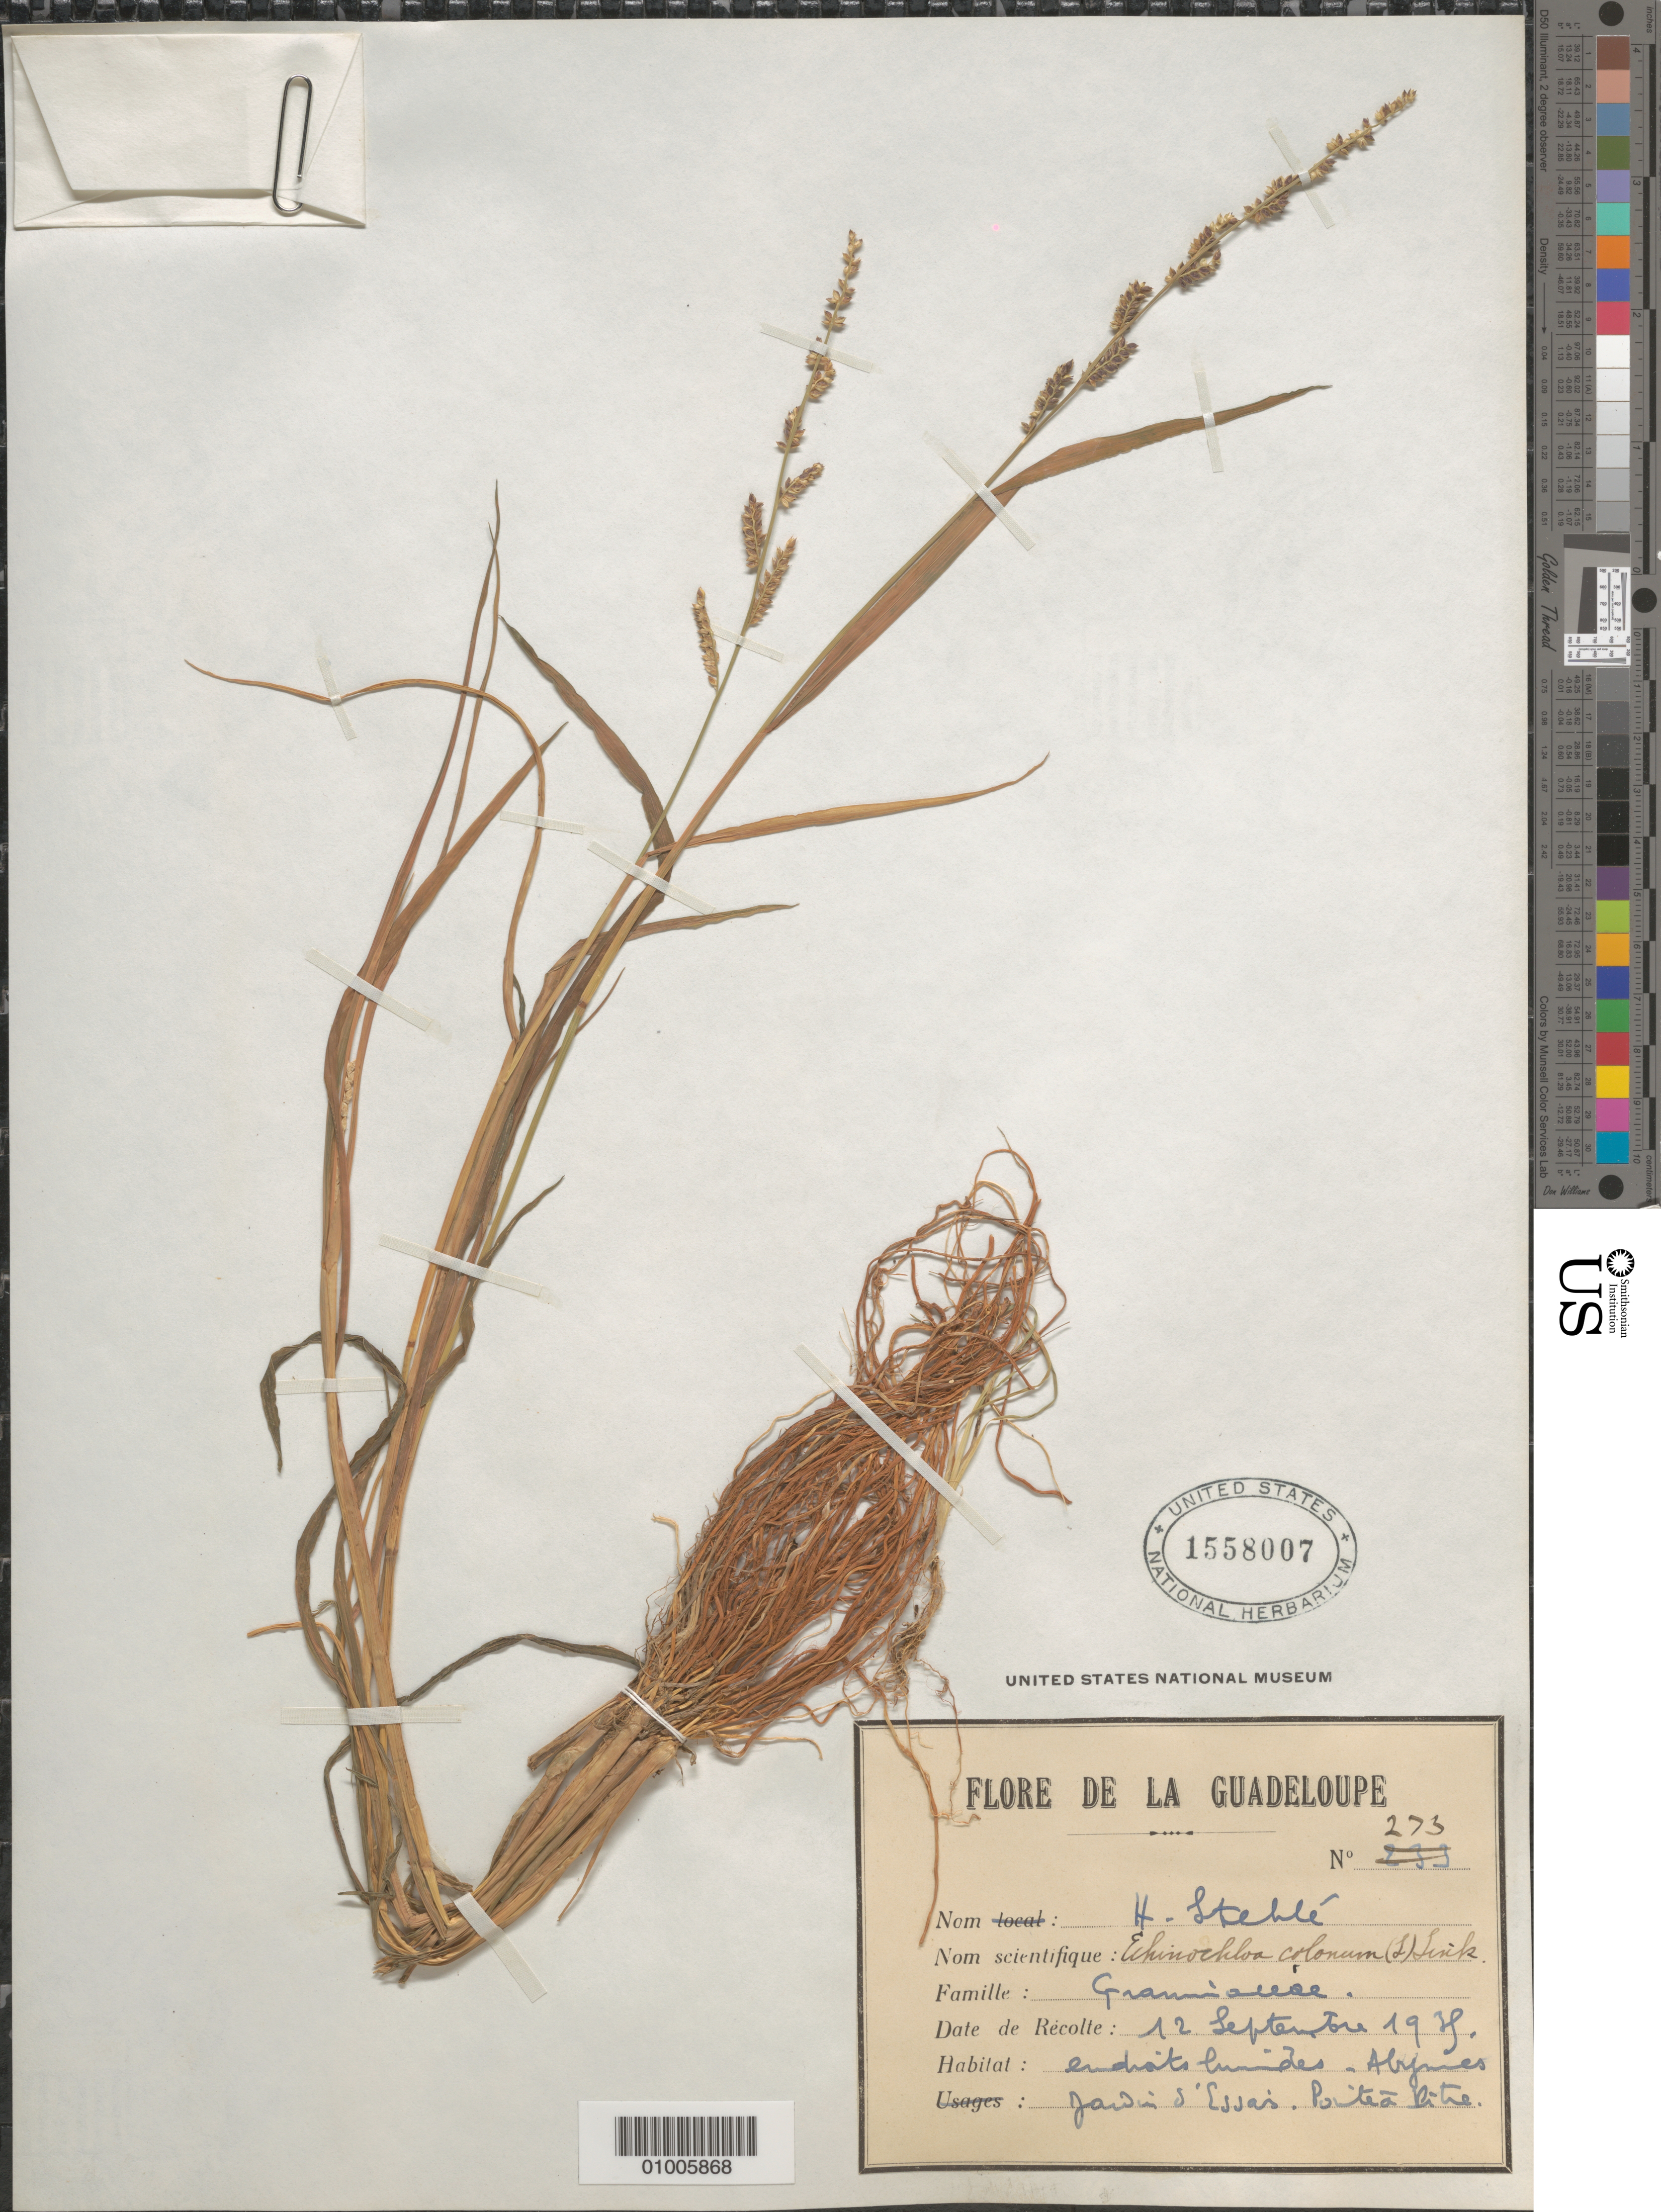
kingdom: Plantae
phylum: Tracheophyta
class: Liliopsida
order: Poales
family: Poaceae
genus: Echinochloa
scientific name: Echinochloa colona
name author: (L.) Link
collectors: H. Stehlé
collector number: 273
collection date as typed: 12 Sep 1938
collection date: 1938-09-12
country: Guadeloupe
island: Basse Terre [Guadeloupe]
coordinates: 0 N, 0 E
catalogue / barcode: US 1558007